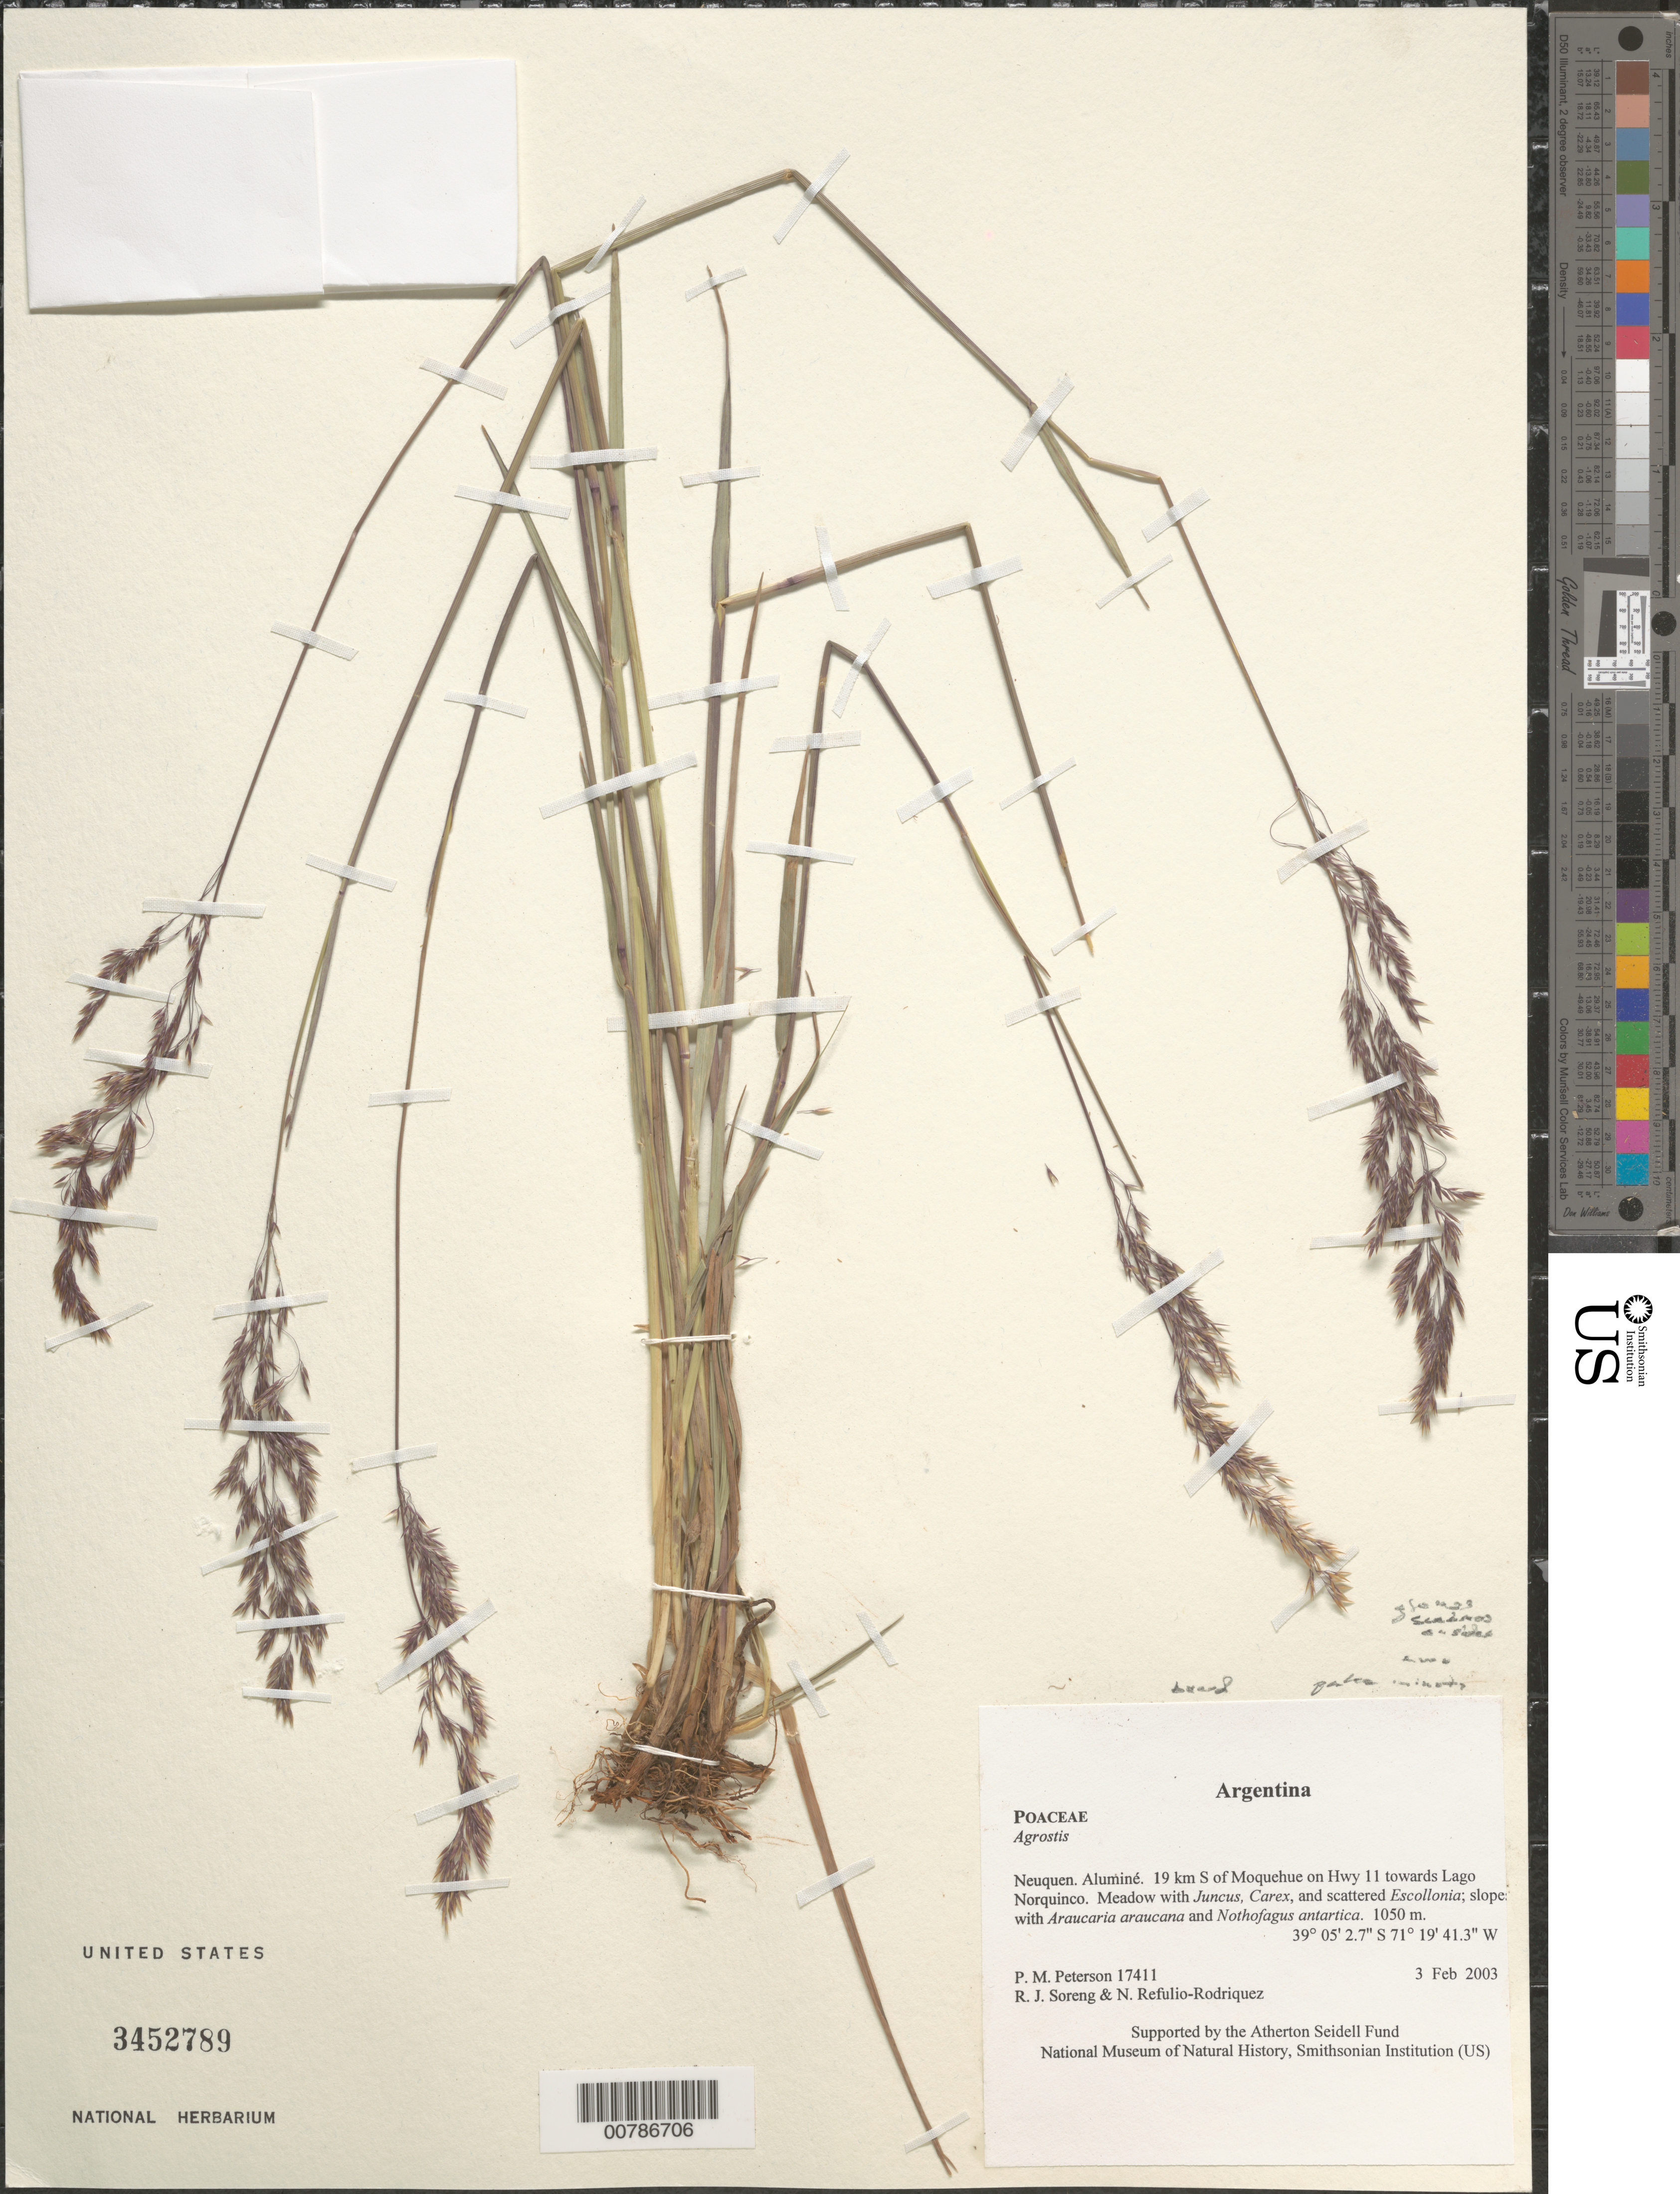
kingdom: Plantae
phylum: Tracheophyta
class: Liliopsida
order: Poales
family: Poaceae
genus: Agrostis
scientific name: Agrostis sp.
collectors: P. M. Peterson, R. J. Soreng & N. Refulio-Rodríguez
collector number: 17411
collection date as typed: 03 Feb 2003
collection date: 2003-02-03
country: Argentina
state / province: Neuquen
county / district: Aluminé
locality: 19 km S of Moquehue on Hwy 11 towards Lago Norquinco. Meadow with Juncus, Carex, and scattered Escollonia; slopes with Araucaria araucana and Nothofagus antartica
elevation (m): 1050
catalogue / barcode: US 3452789